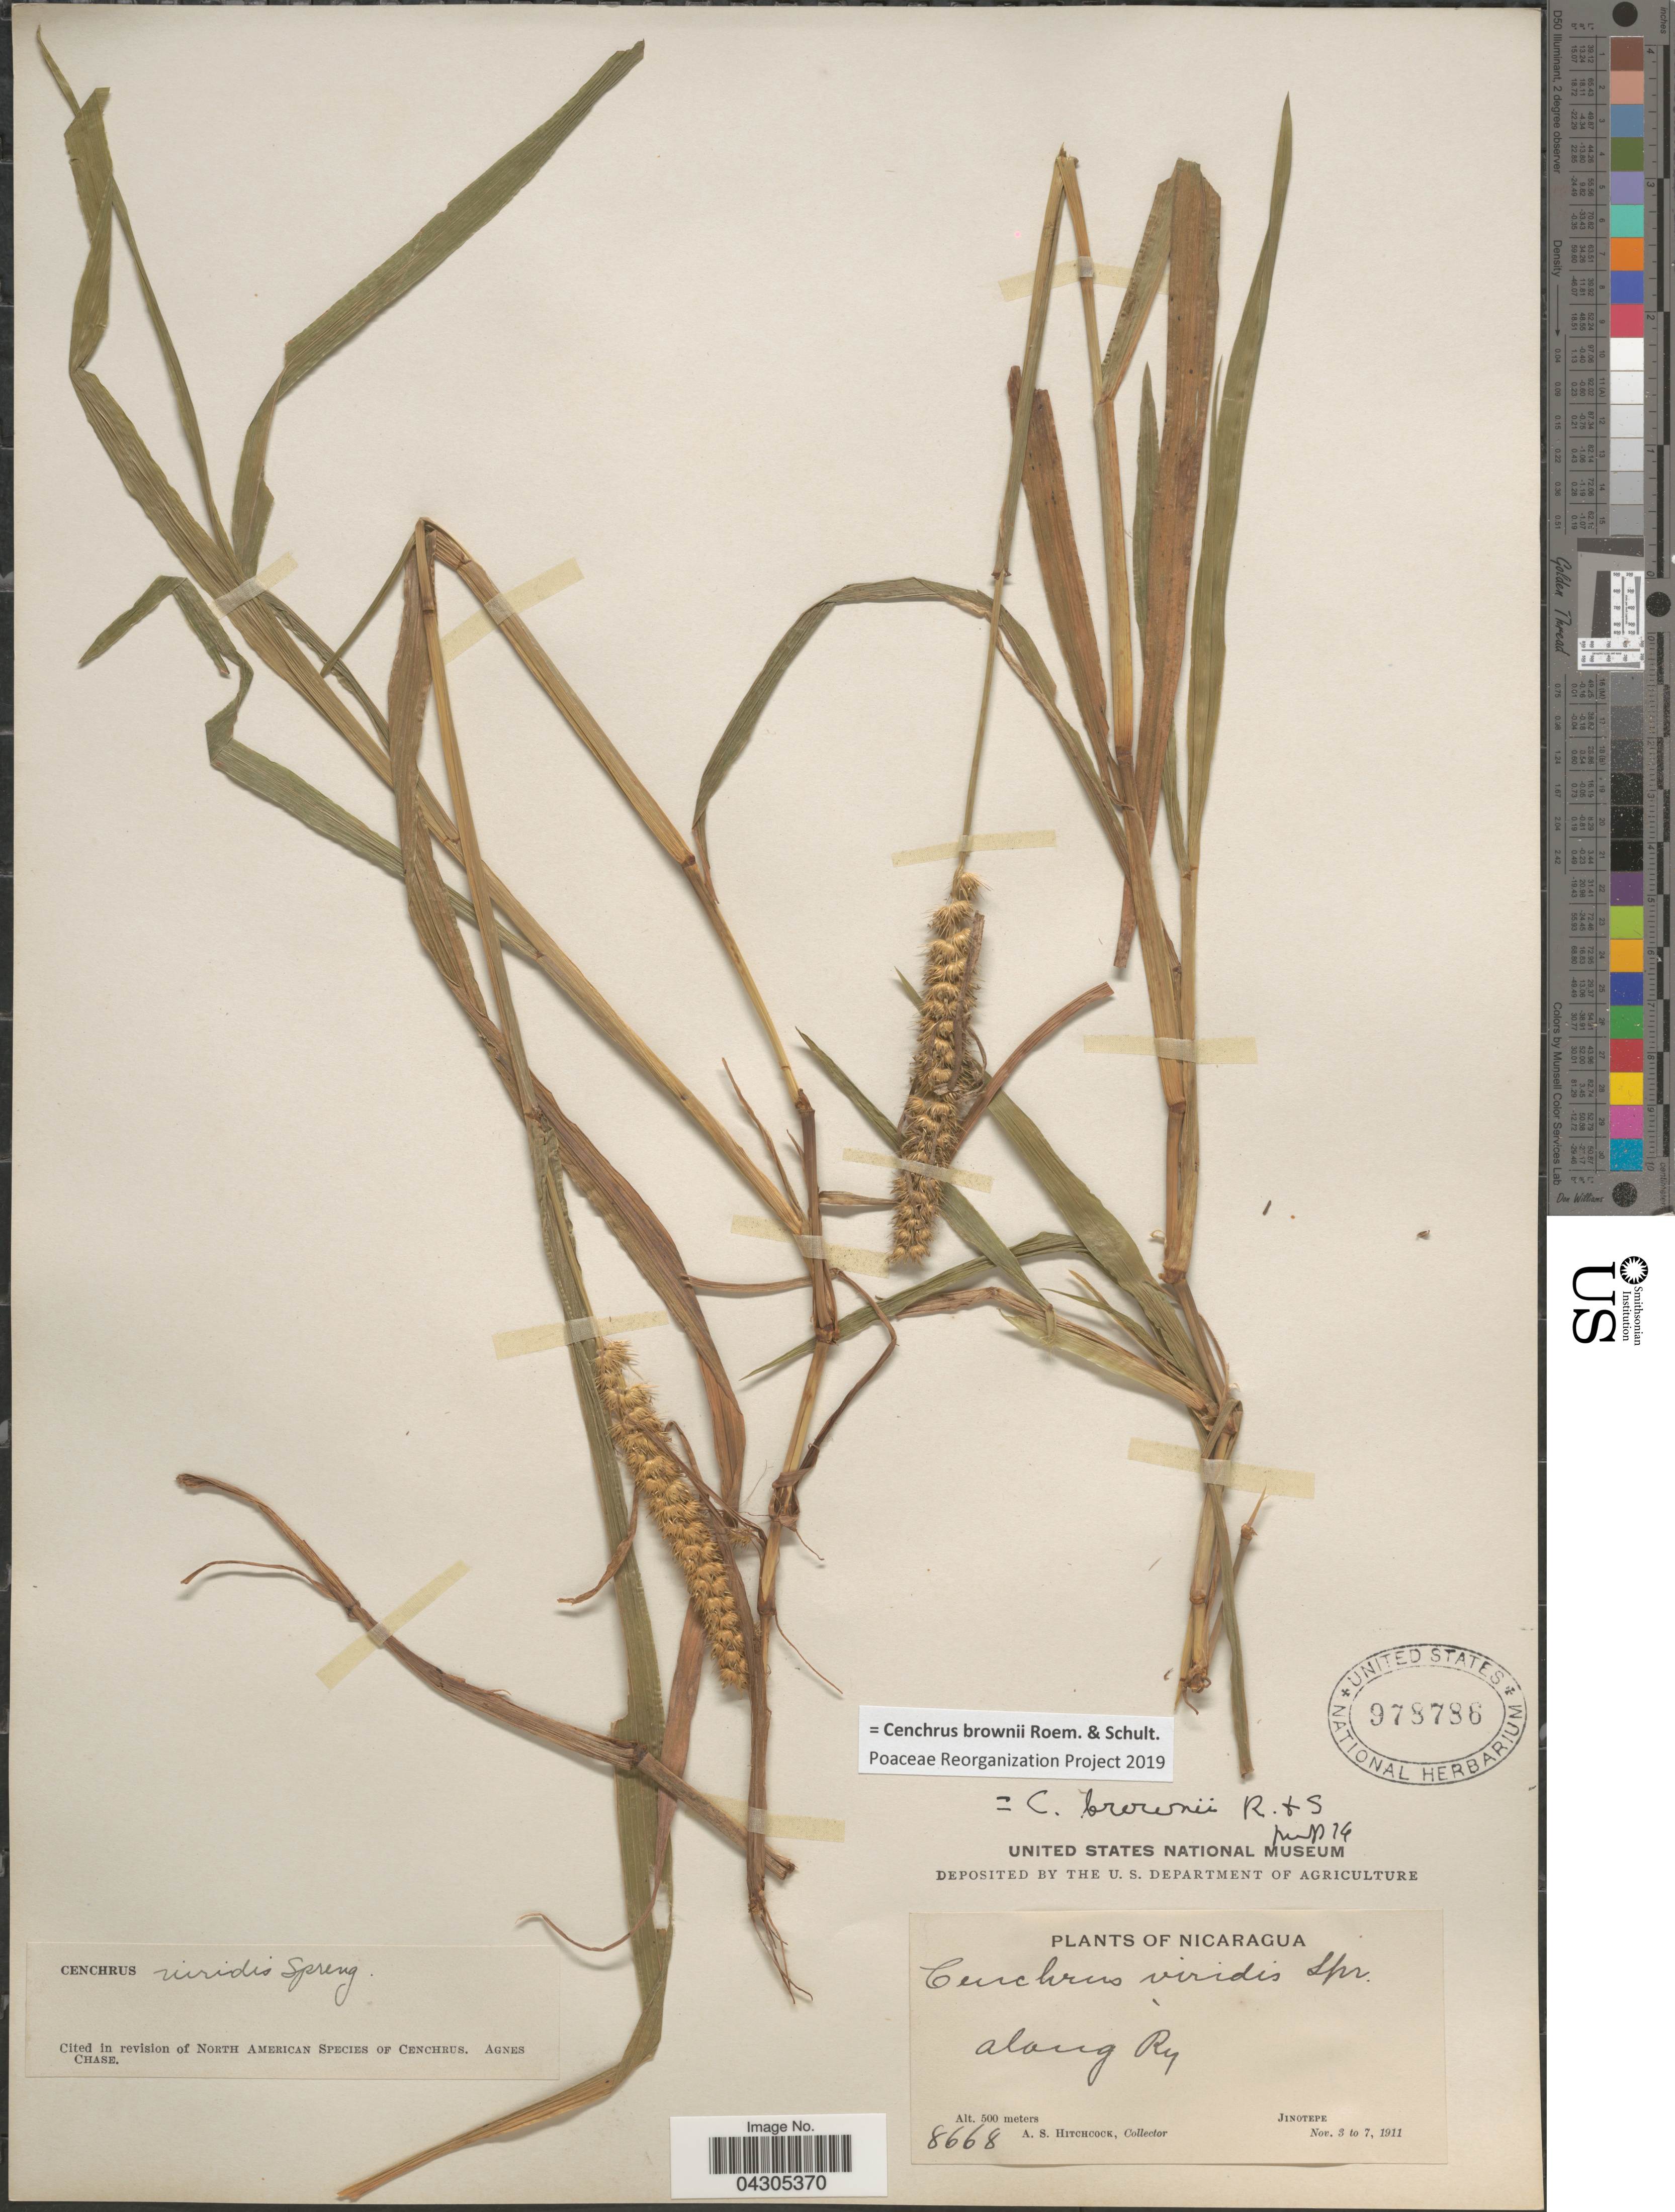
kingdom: Plantae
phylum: Tracheophyta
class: Liliopsida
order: Poales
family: Poaceae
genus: Cenchrus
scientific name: Cenchrus brownii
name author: Roem. & Schult.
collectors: A. S. Hitchcock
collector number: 8668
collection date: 1911-11-03/1911-11-07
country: Nicaragua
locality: Along Ry. Jinotepe.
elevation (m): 500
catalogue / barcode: US 978786